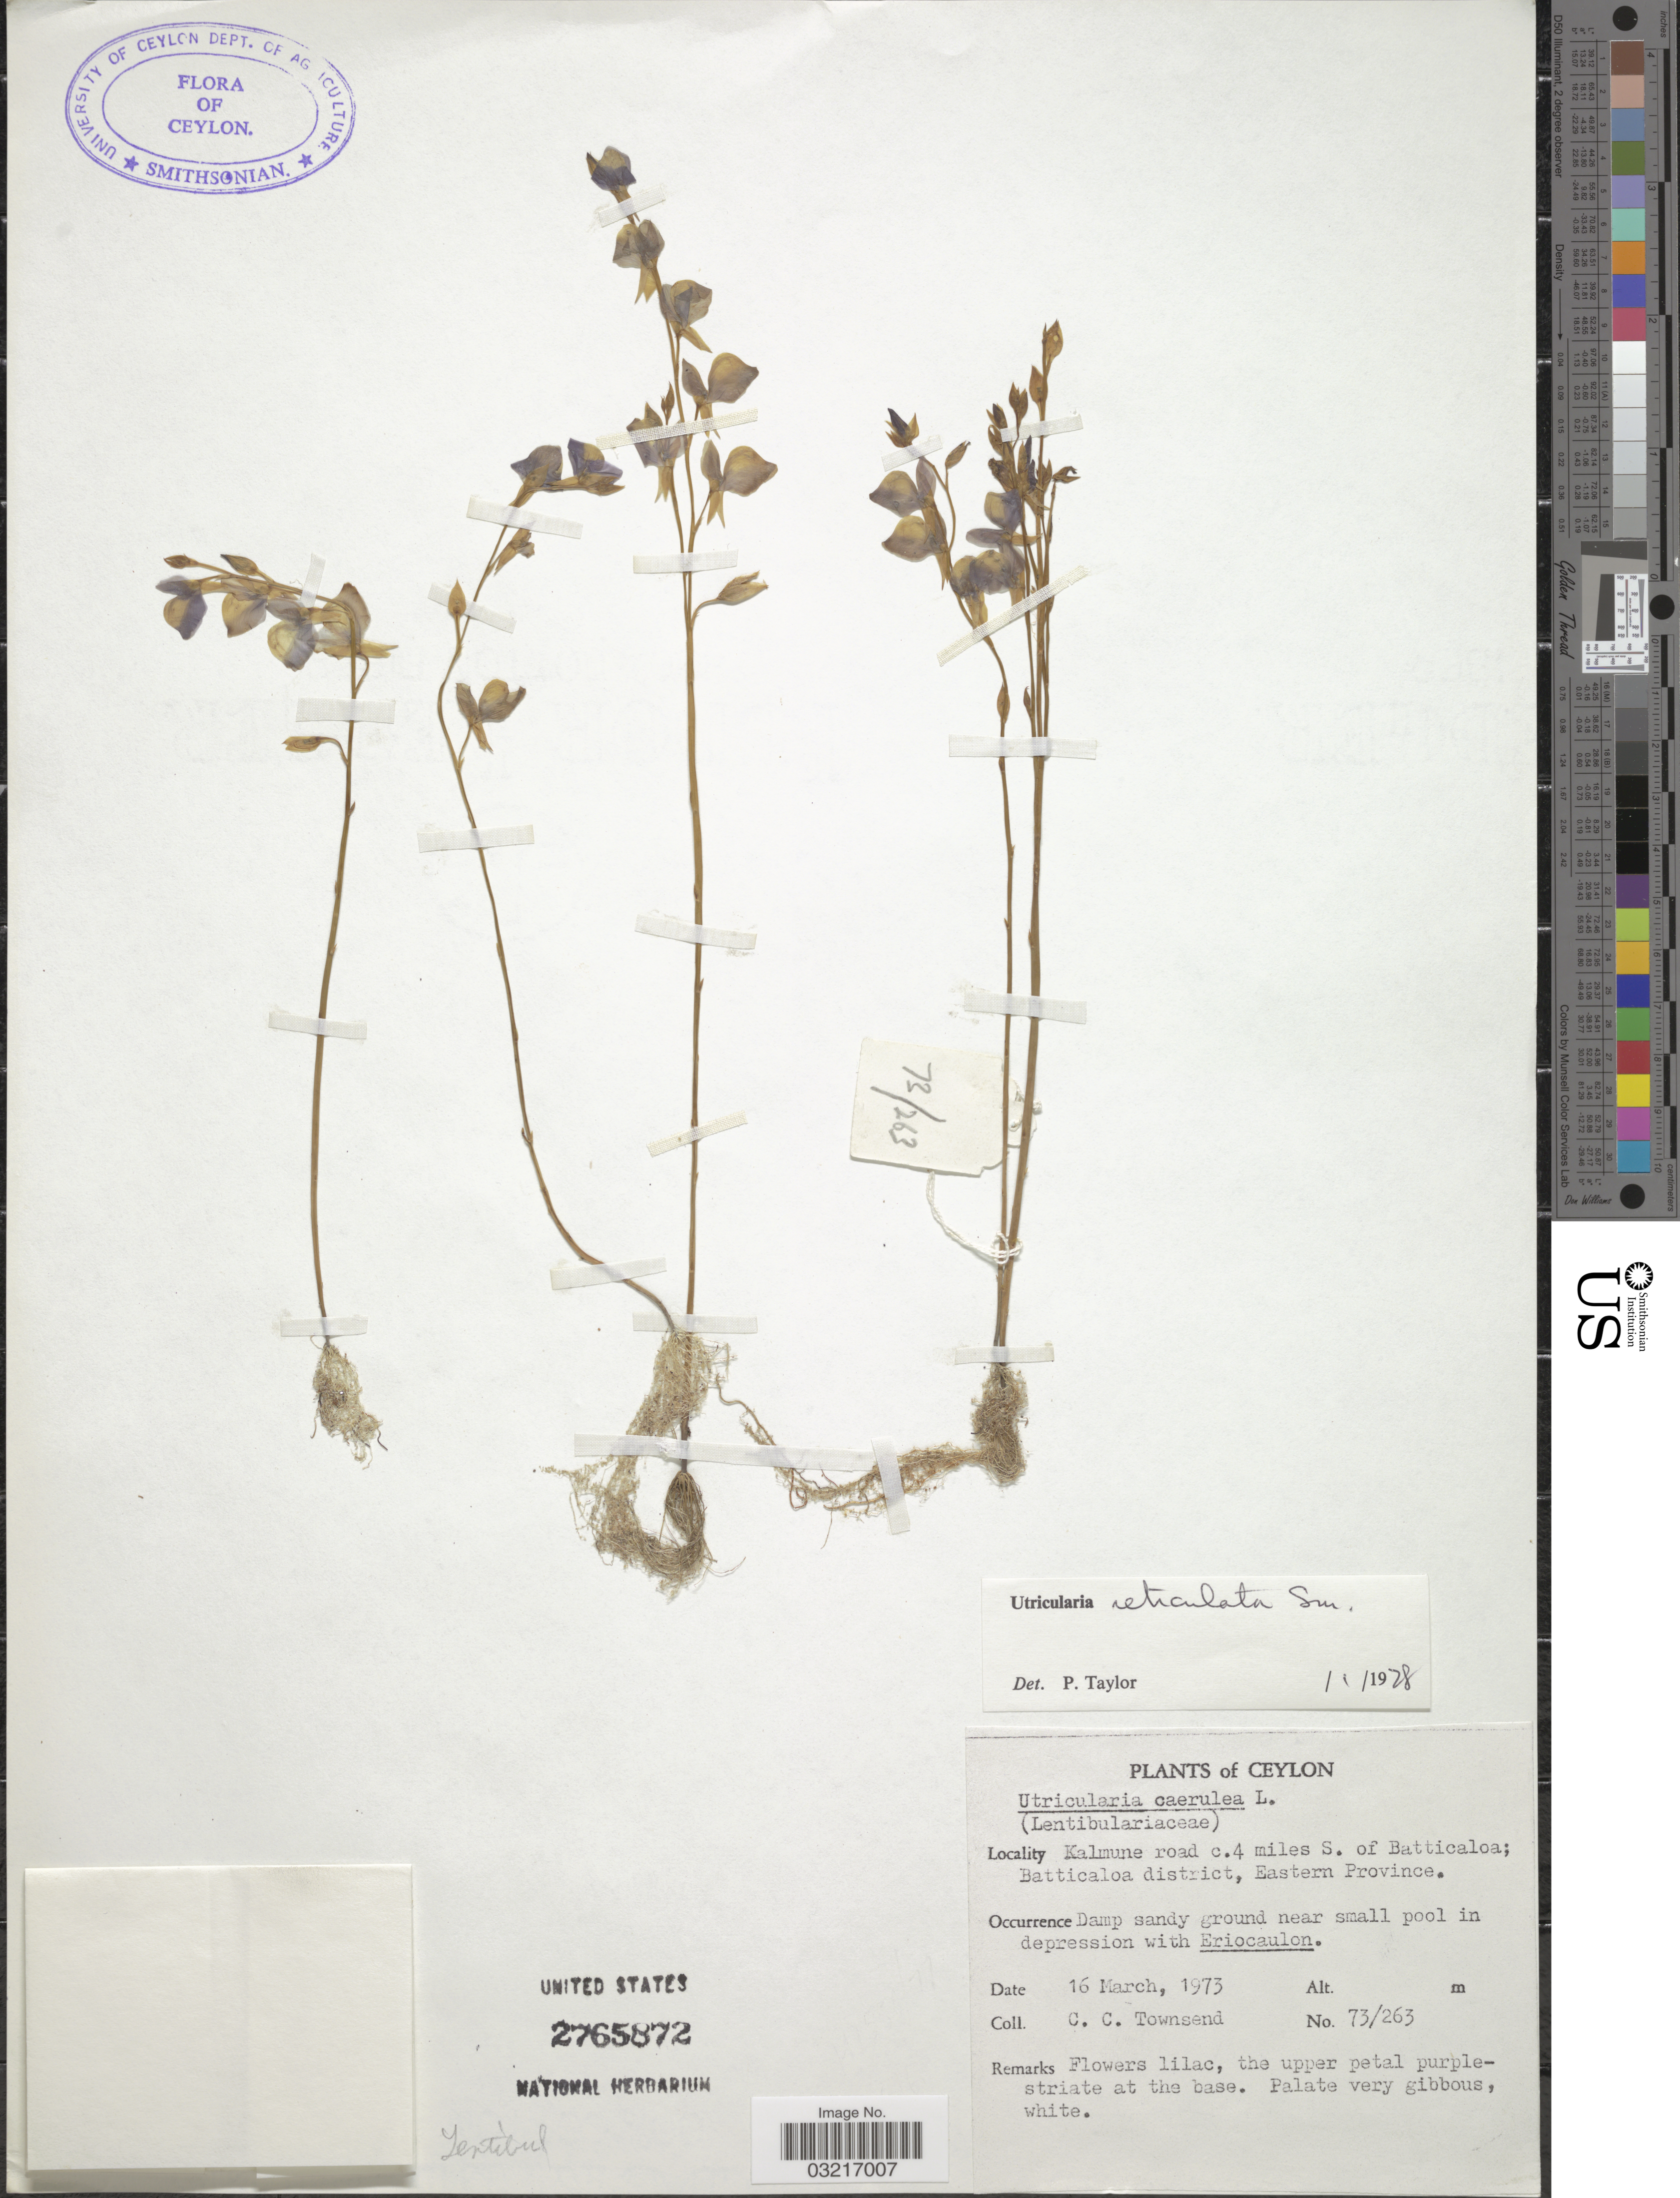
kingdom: Plantae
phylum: Tracheophyta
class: Magnoliopsida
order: Lamiales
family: Lentibulariaceae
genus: Utricularia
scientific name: Utricularia reticulata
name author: Sm.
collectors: C. C. Townsend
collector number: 73/263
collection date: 1973-03-16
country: Sri Lanka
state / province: Eastern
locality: Ceylon, Kalmune road c. 4 miles S. of Batticaloa; Batticaloa district.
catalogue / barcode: US 2765872